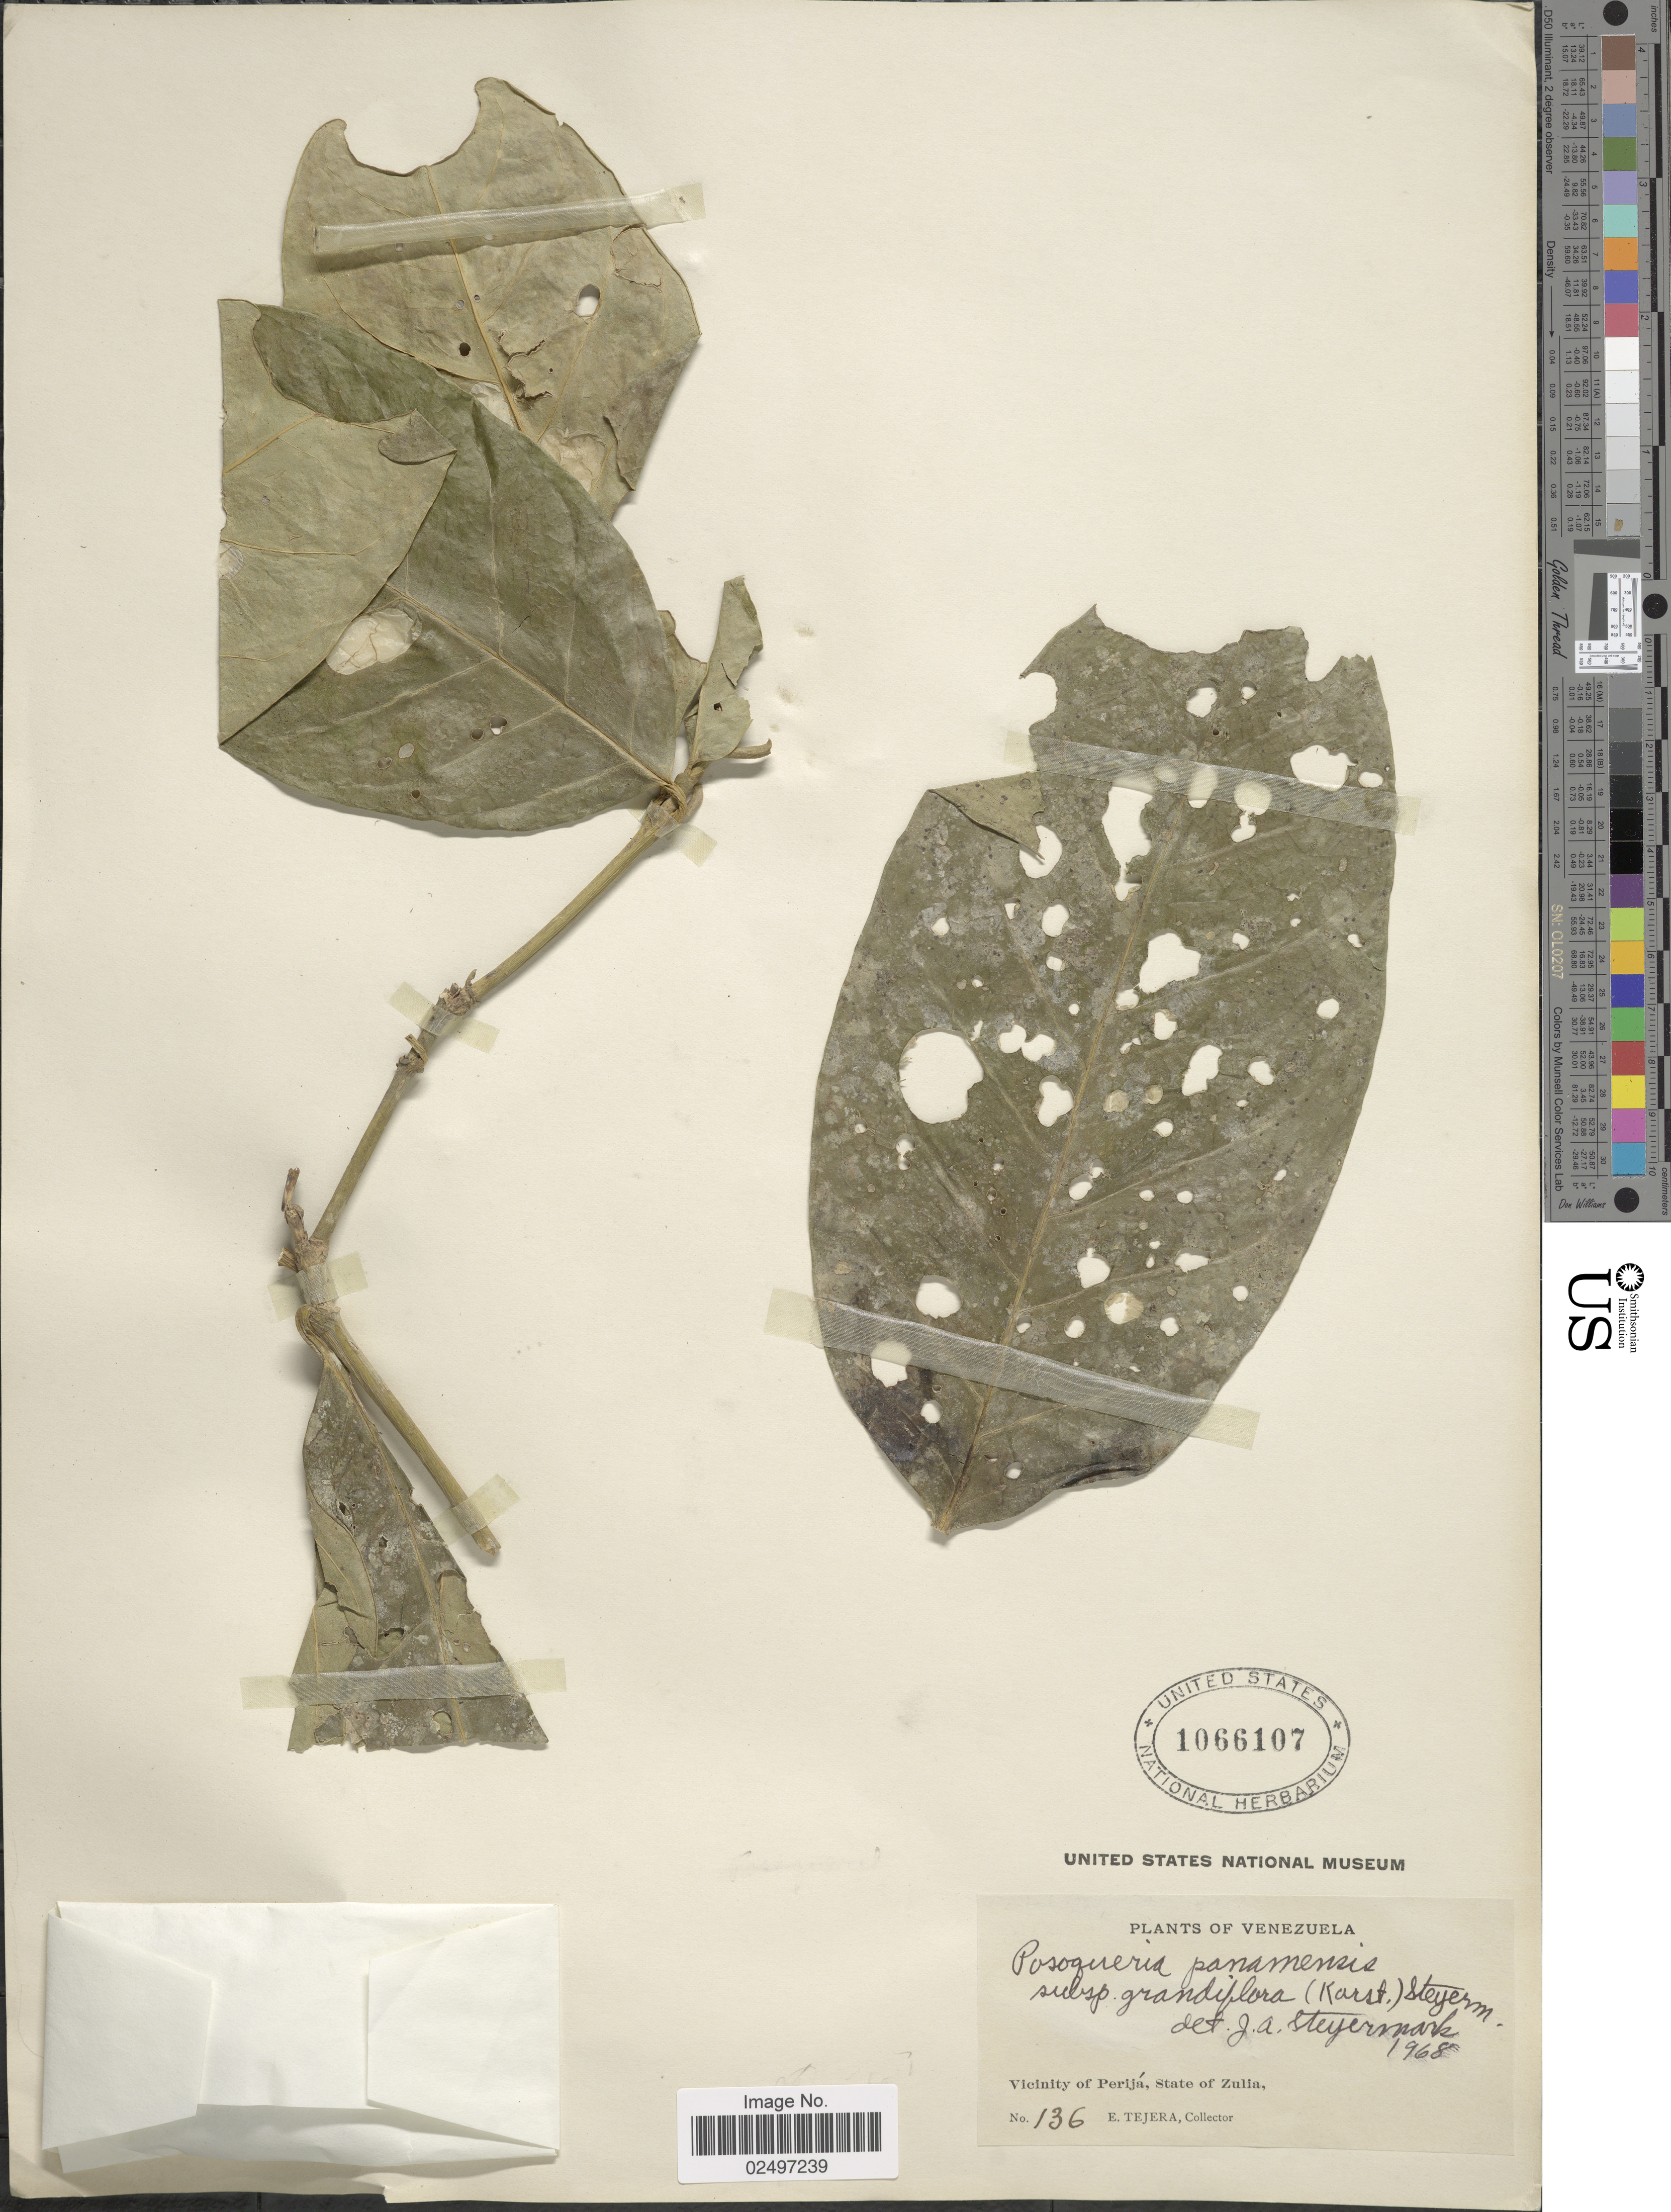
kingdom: Plantae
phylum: Tracheophyta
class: Magnoliopsida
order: Gentianales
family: Rubiaceae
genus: Posoqueria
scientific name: Posoqueria panamensis subsp. grandiflora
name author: (H. Karst.) Steyerm.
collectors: E. Tejera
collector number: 136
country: Venezuela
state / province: Zulia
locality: Vicinity of Perijá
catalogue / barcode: US 1066107